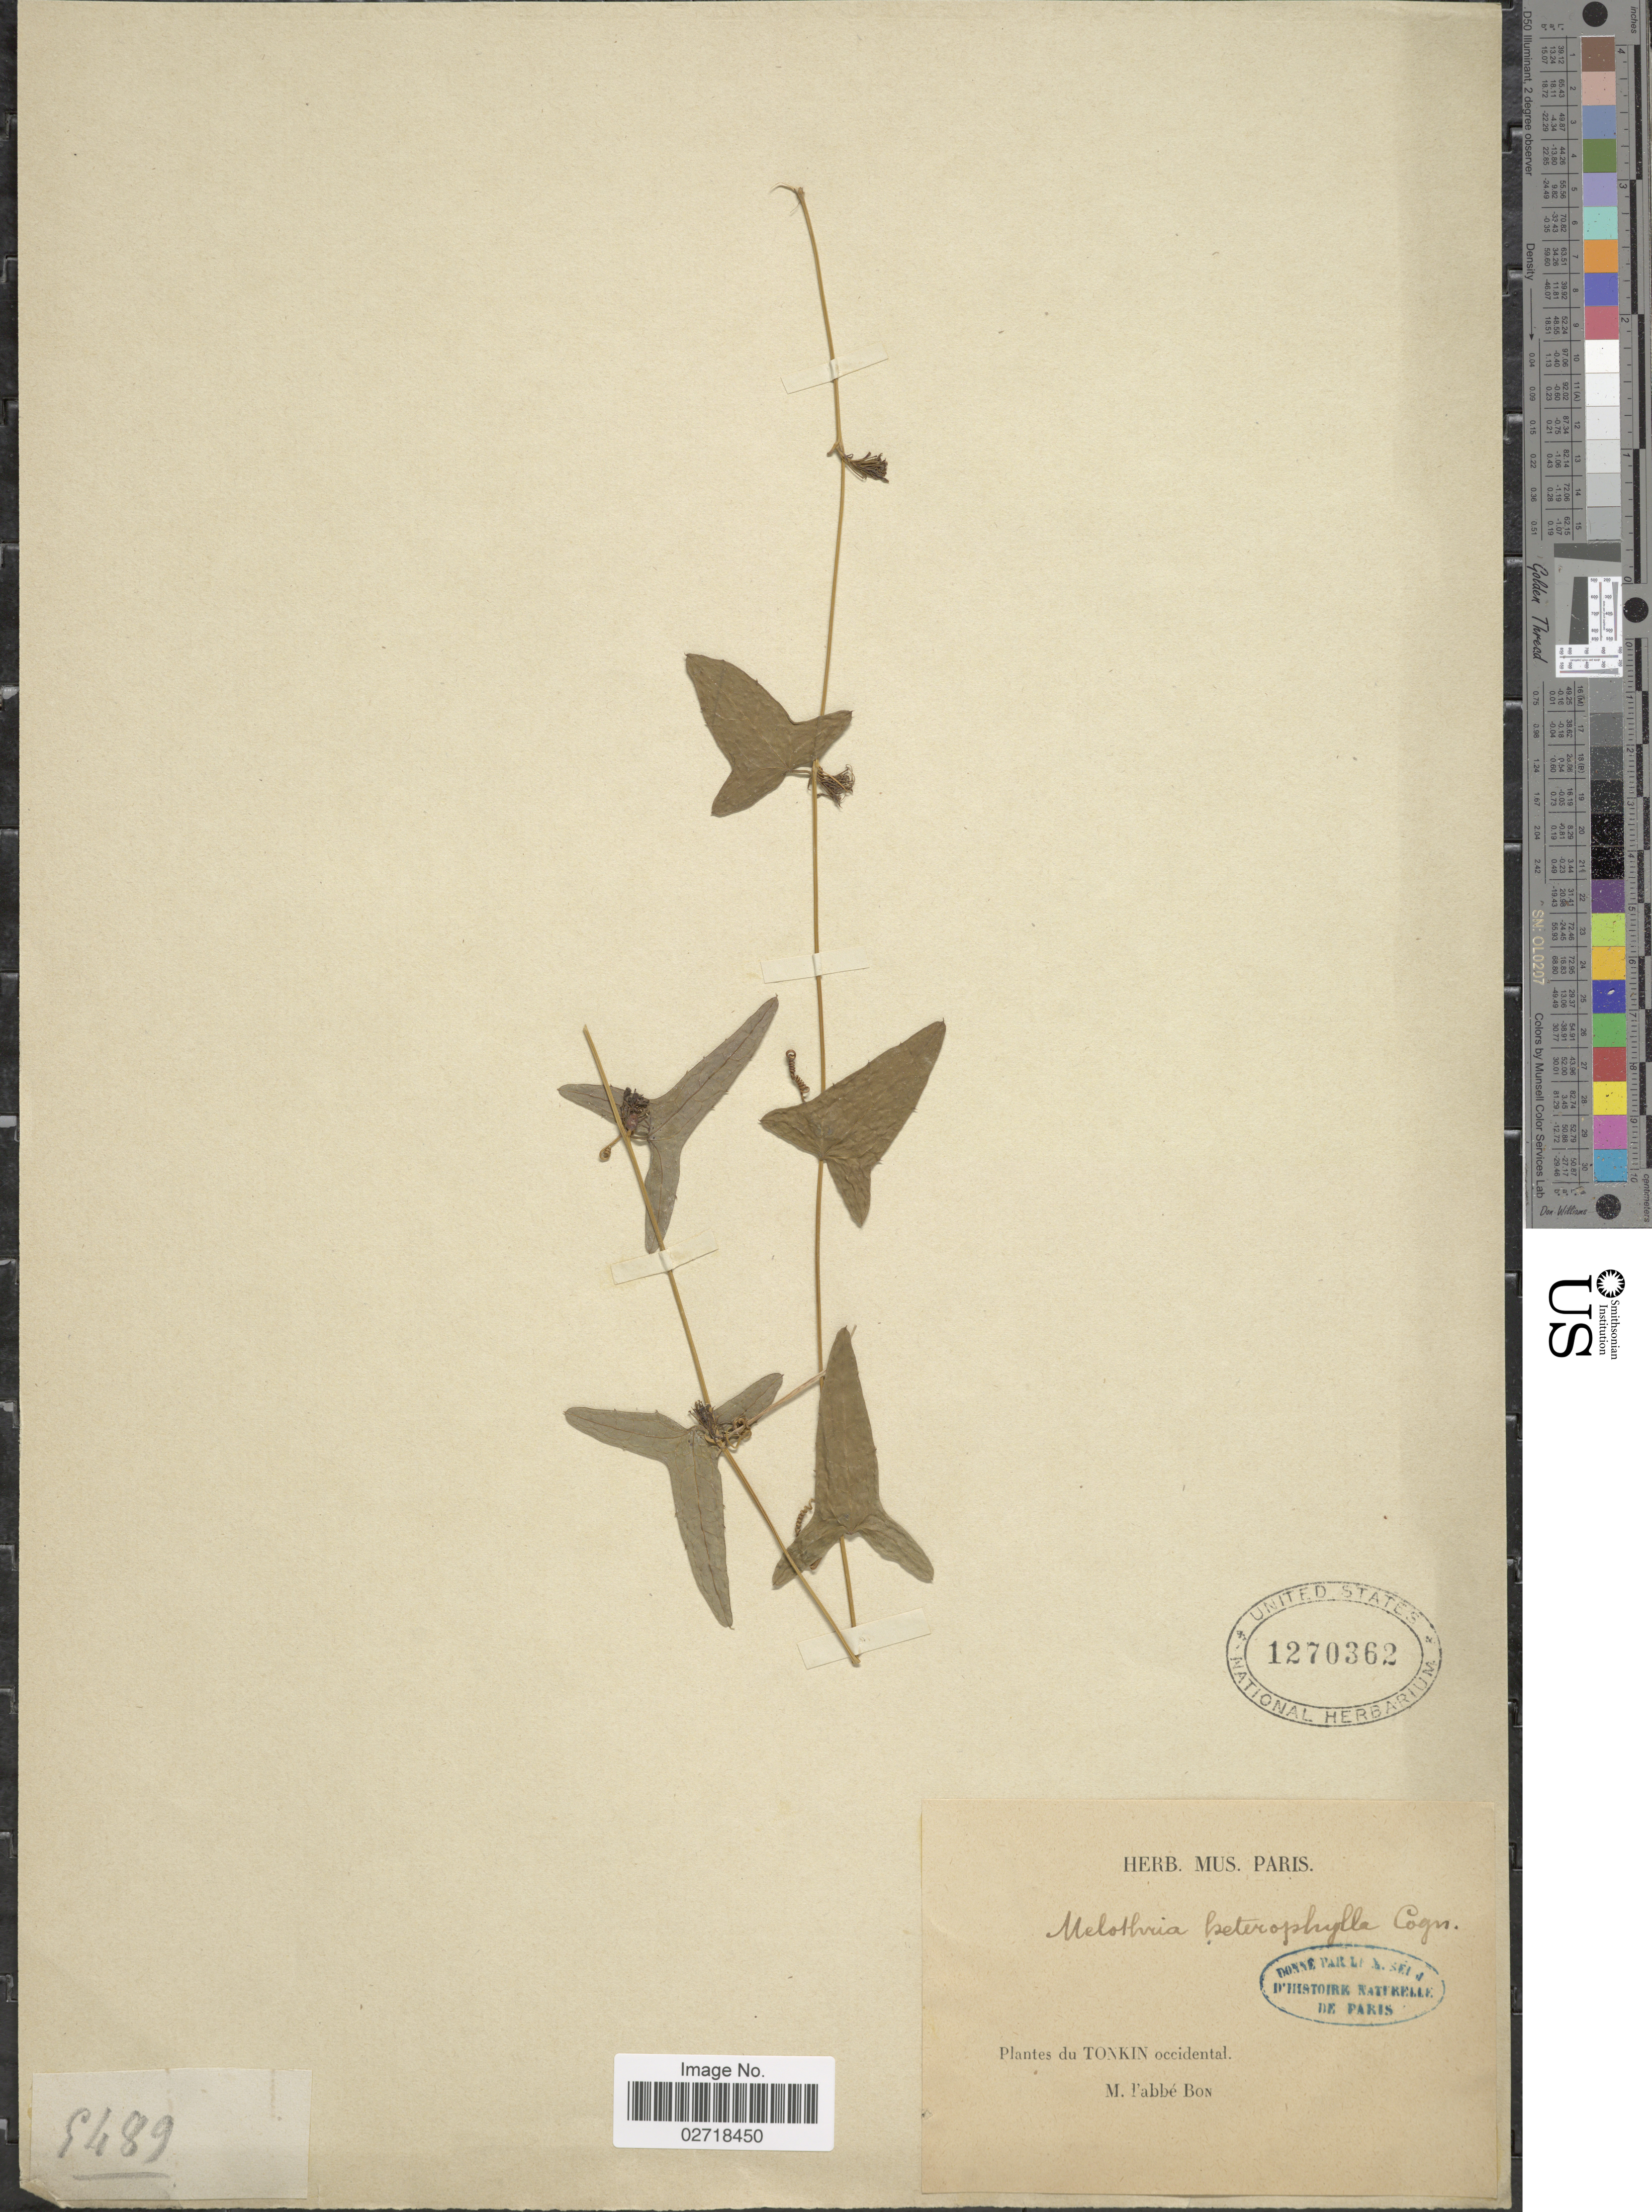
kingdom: Plantae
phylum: Tracheophyta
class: Magnoliopsida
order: Cucurbitales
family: Cucurbitaceae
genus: Solena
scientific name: Solena heterophylla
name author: Lour.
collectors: H. F. Bon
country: Vietnam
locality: Tonkin occidental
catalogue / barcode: US 1270362